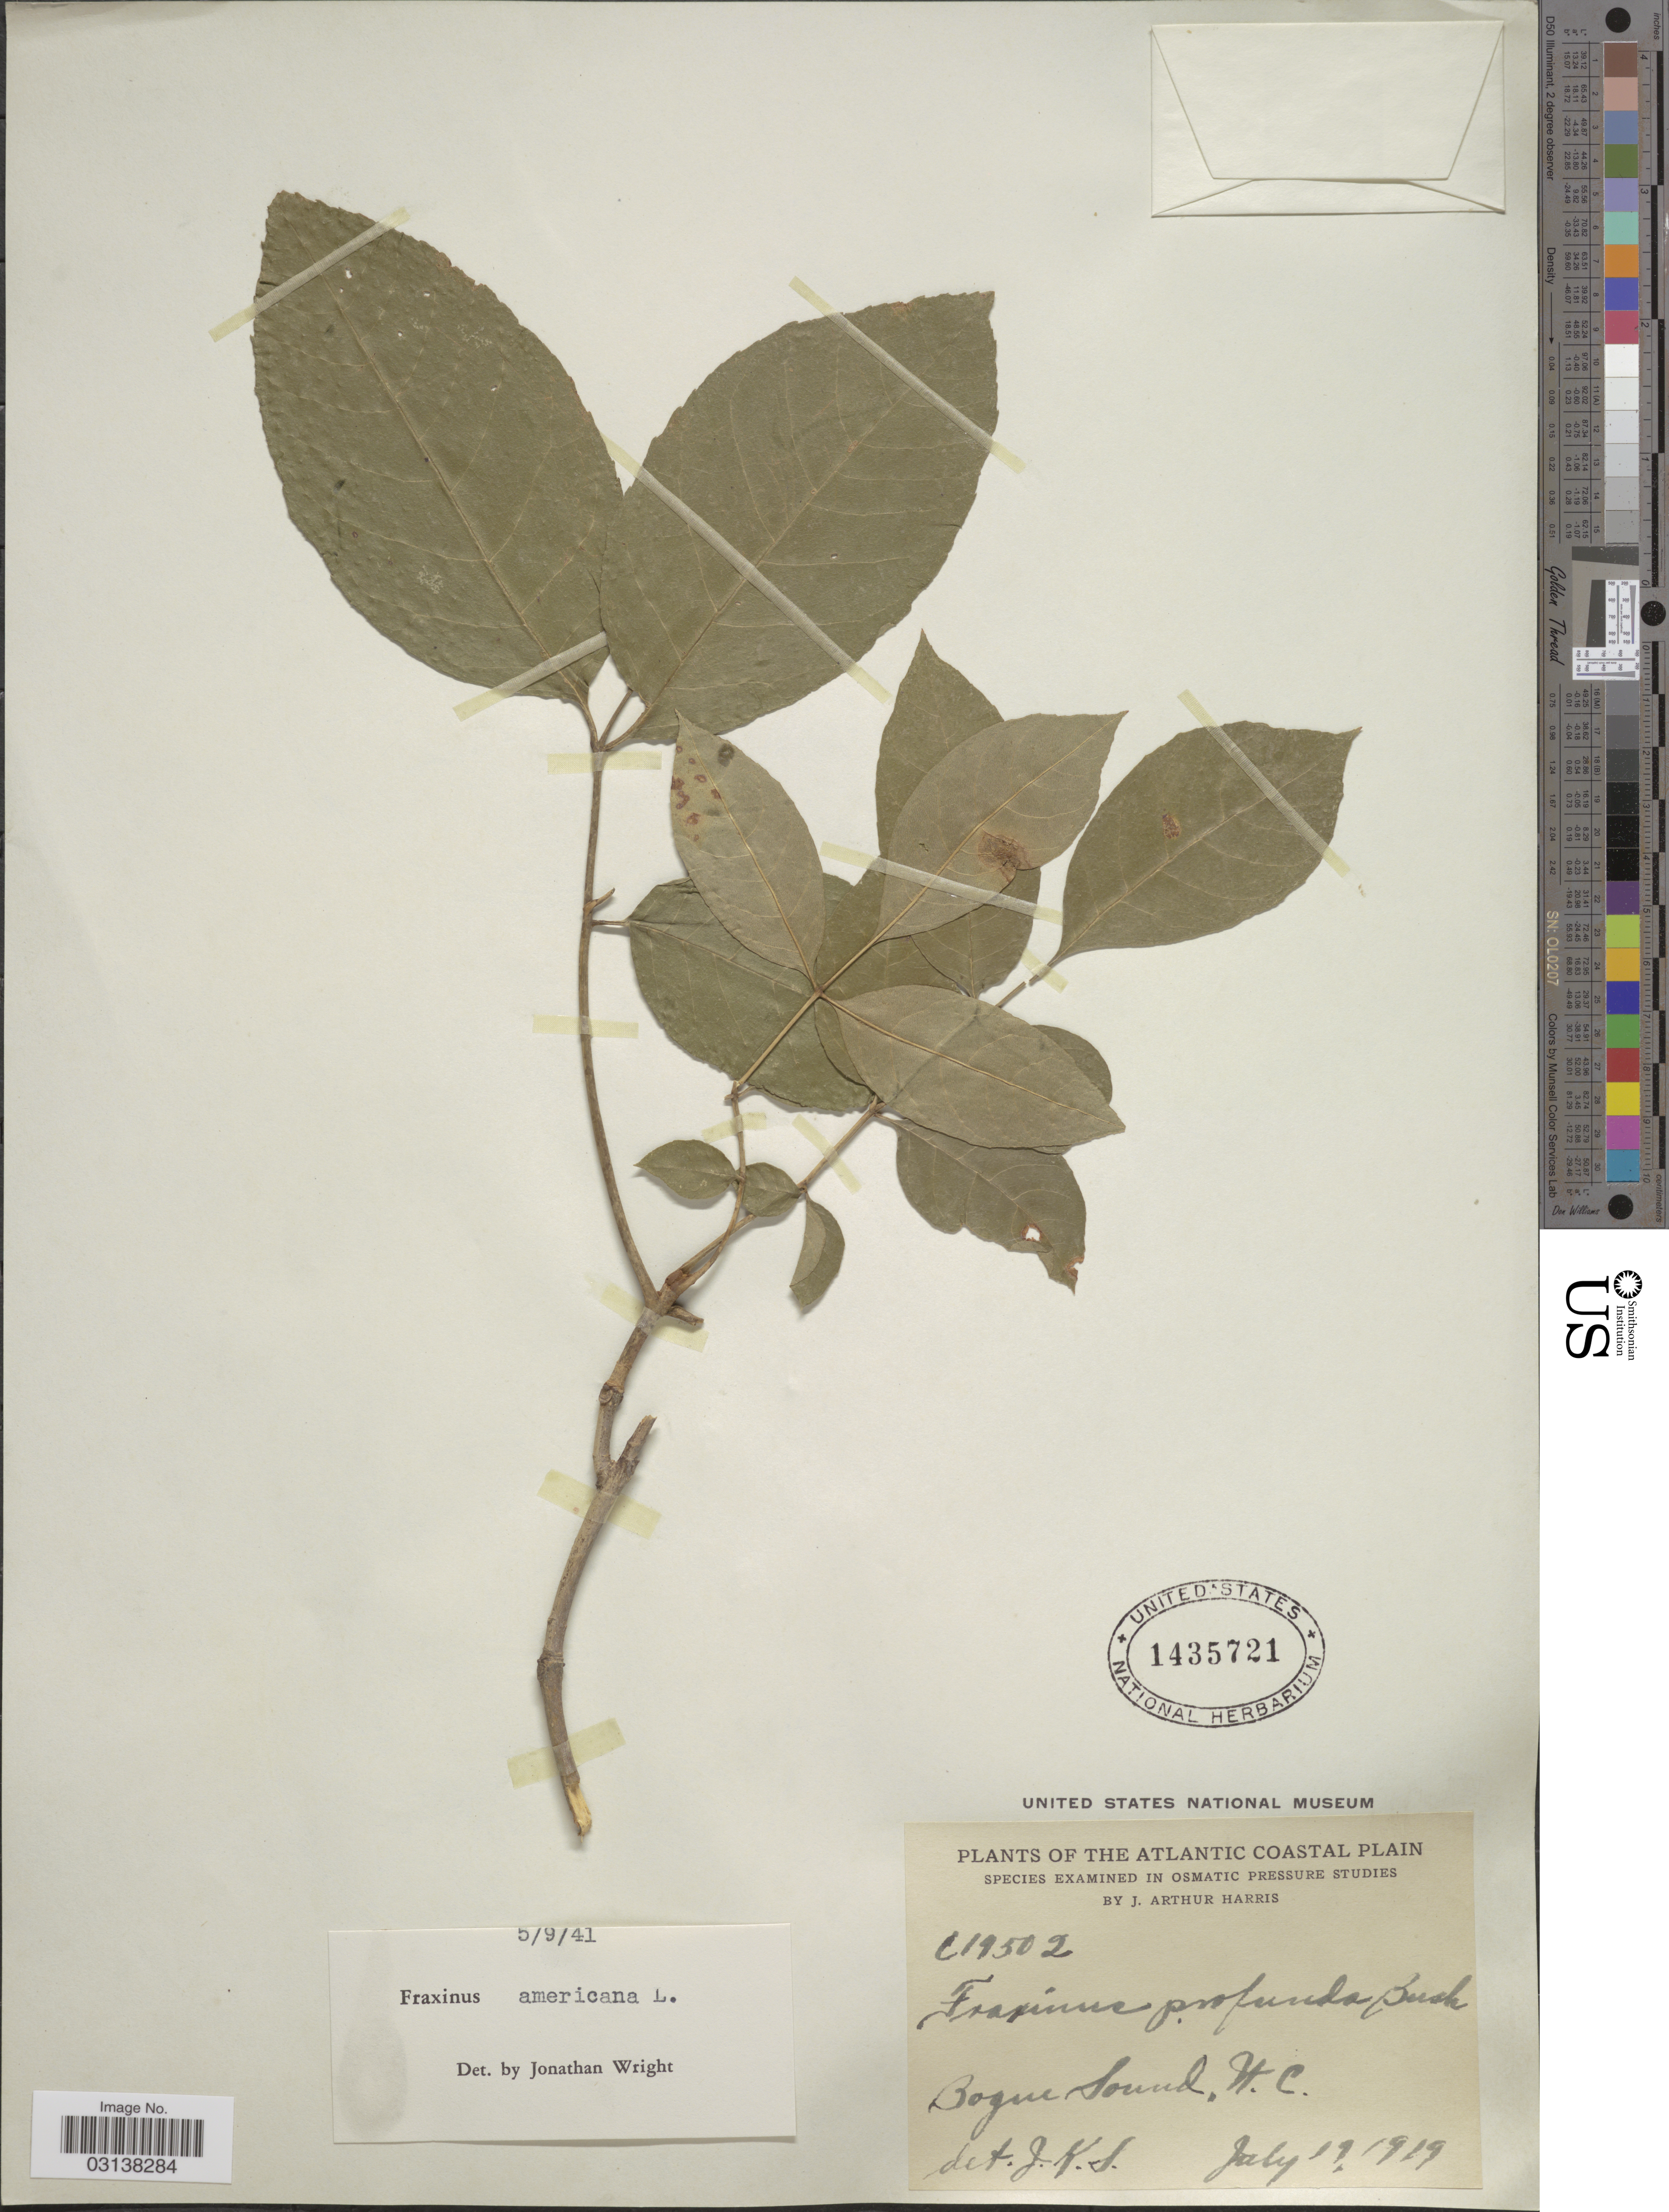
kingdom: Plantae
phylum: Tracheophyta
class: Magnoliopsida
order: Lamiales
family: Oleaceae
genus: Fraxinus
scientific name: Fraxinus americana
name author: L.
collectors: J. A. Harris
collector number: C19502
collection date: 1919-07-19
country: United States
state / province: North Carolina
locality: The Atlantic Coastal Plain. Bogue Sound.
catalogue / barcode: US 1435721